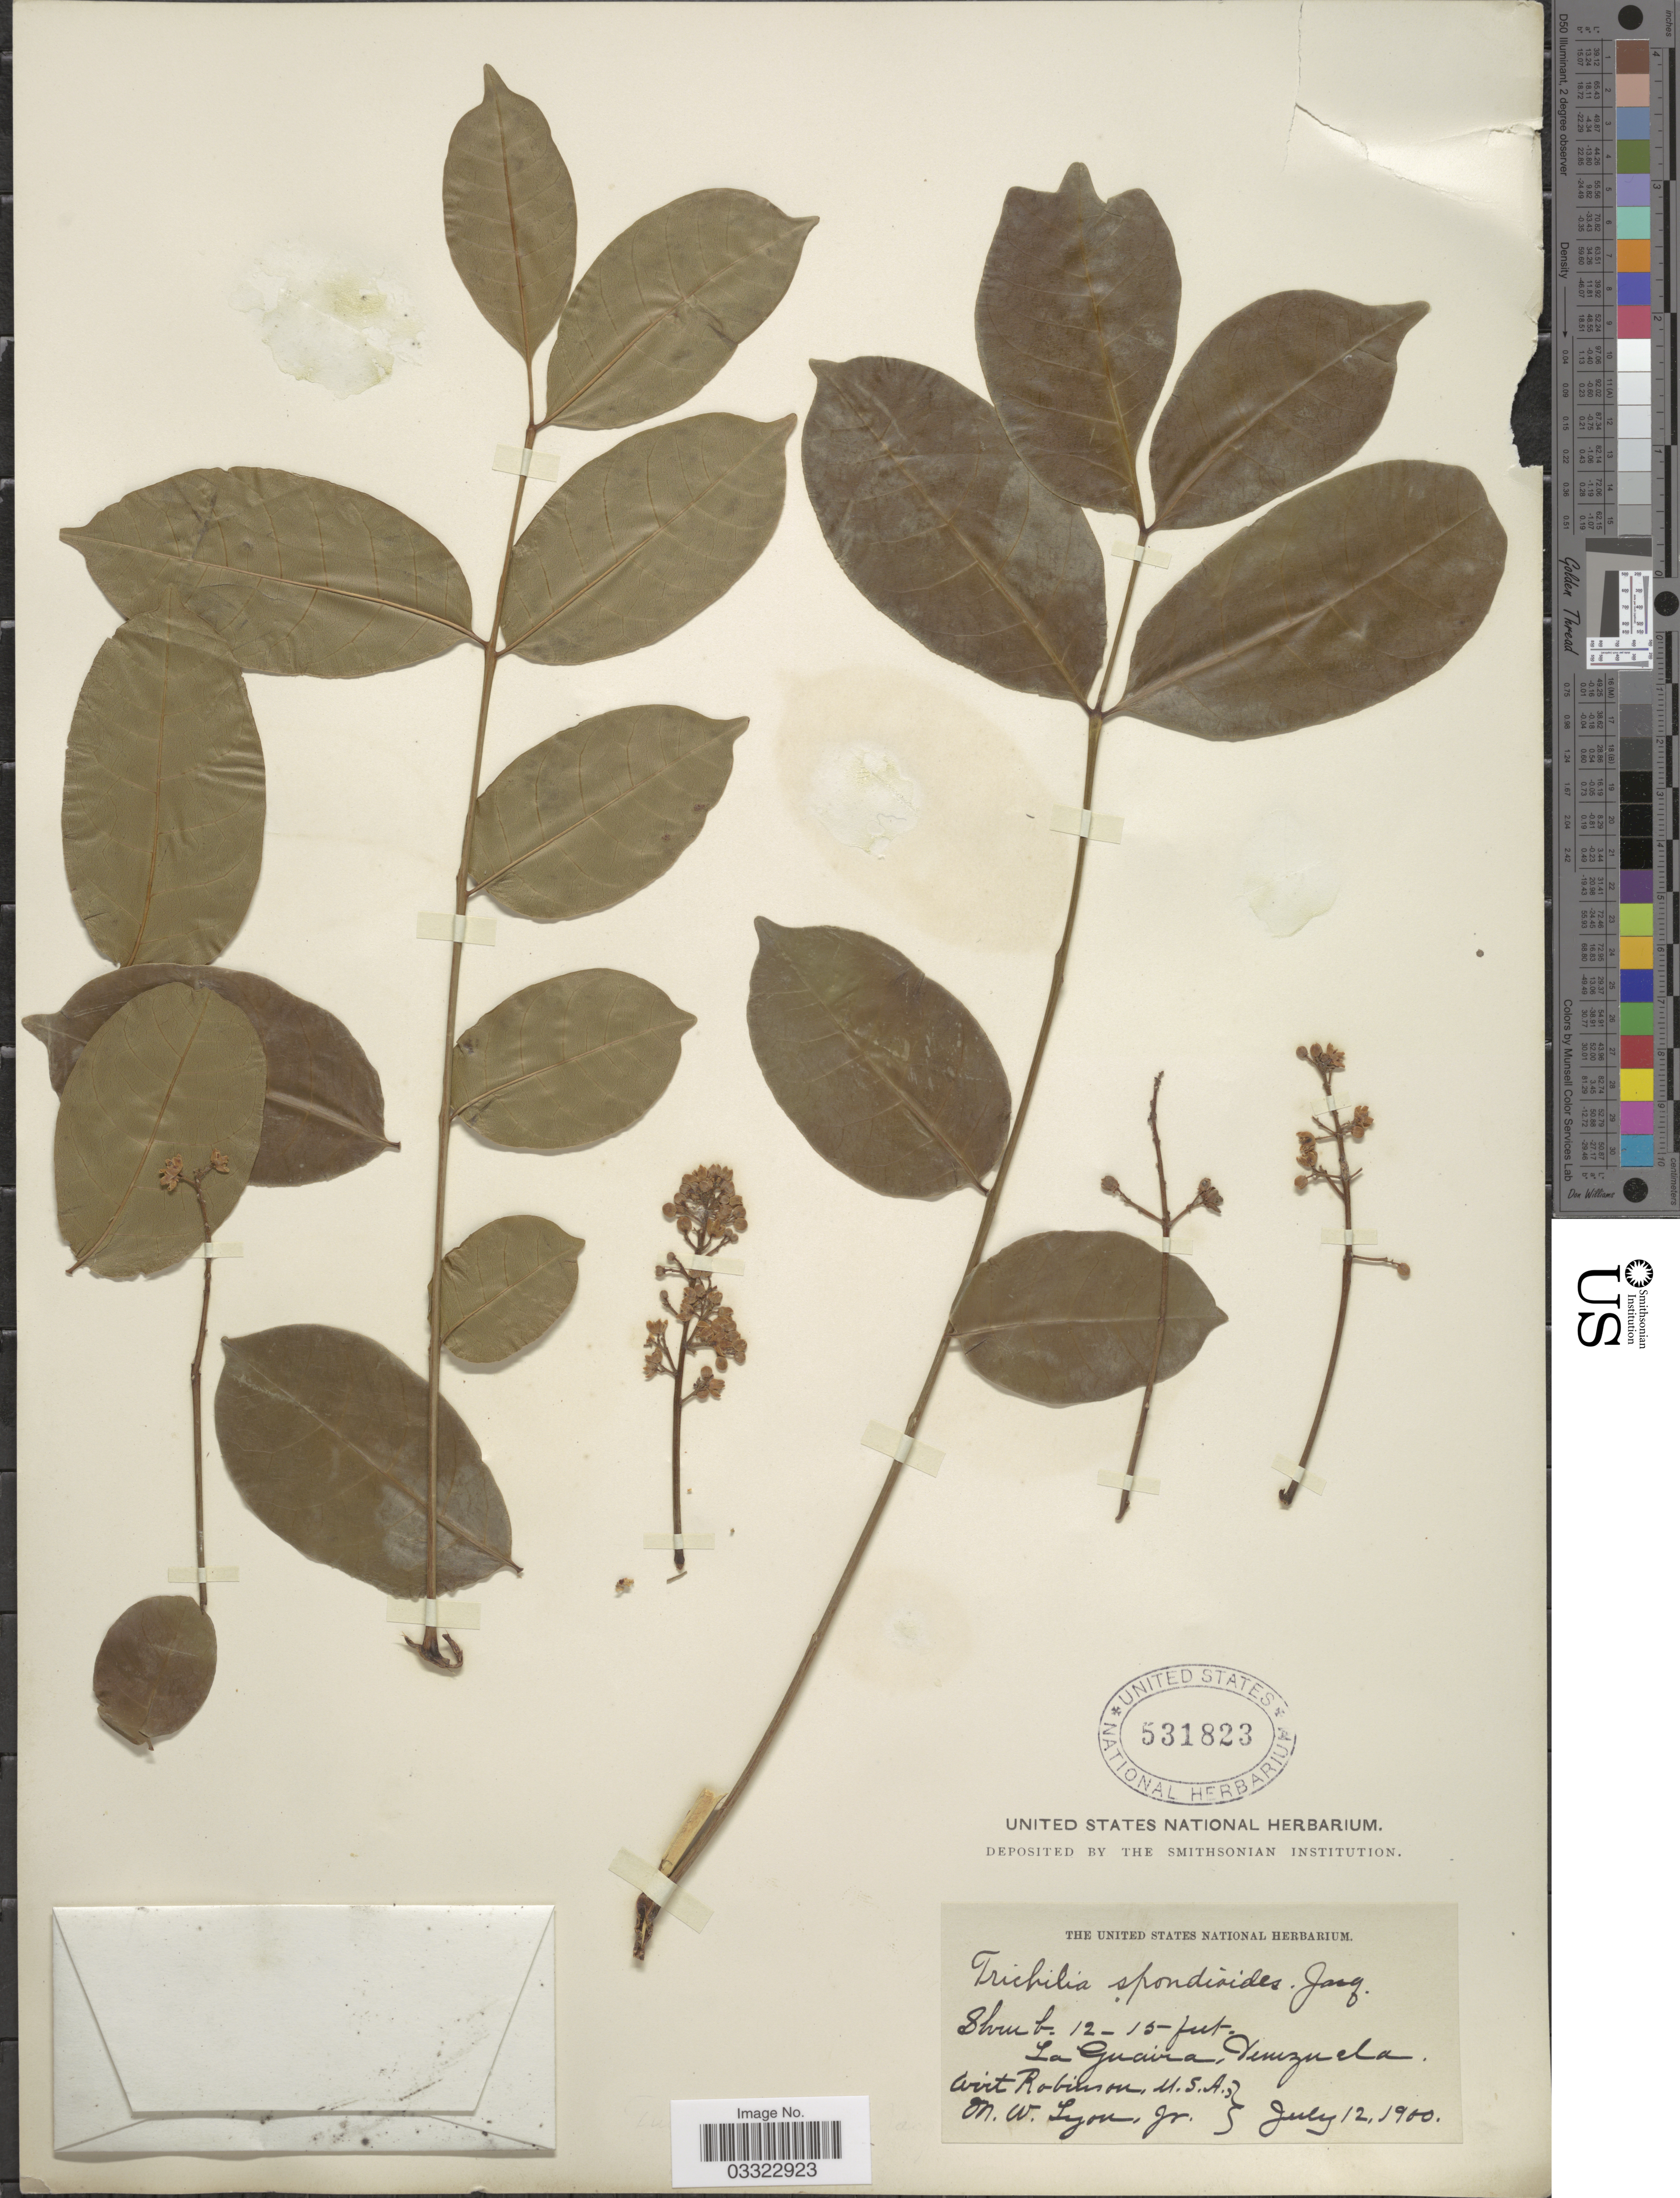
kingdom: Plantae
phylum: Tracheophyta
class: Magnoliopsida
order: Sapindales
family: Meliaceae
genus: Trichilia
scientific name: Trichilia hirta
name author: L.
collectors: M. Lyon Jr.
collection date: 1900-07-12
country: Venezuela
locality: La Guajira.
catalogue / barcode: US 531823